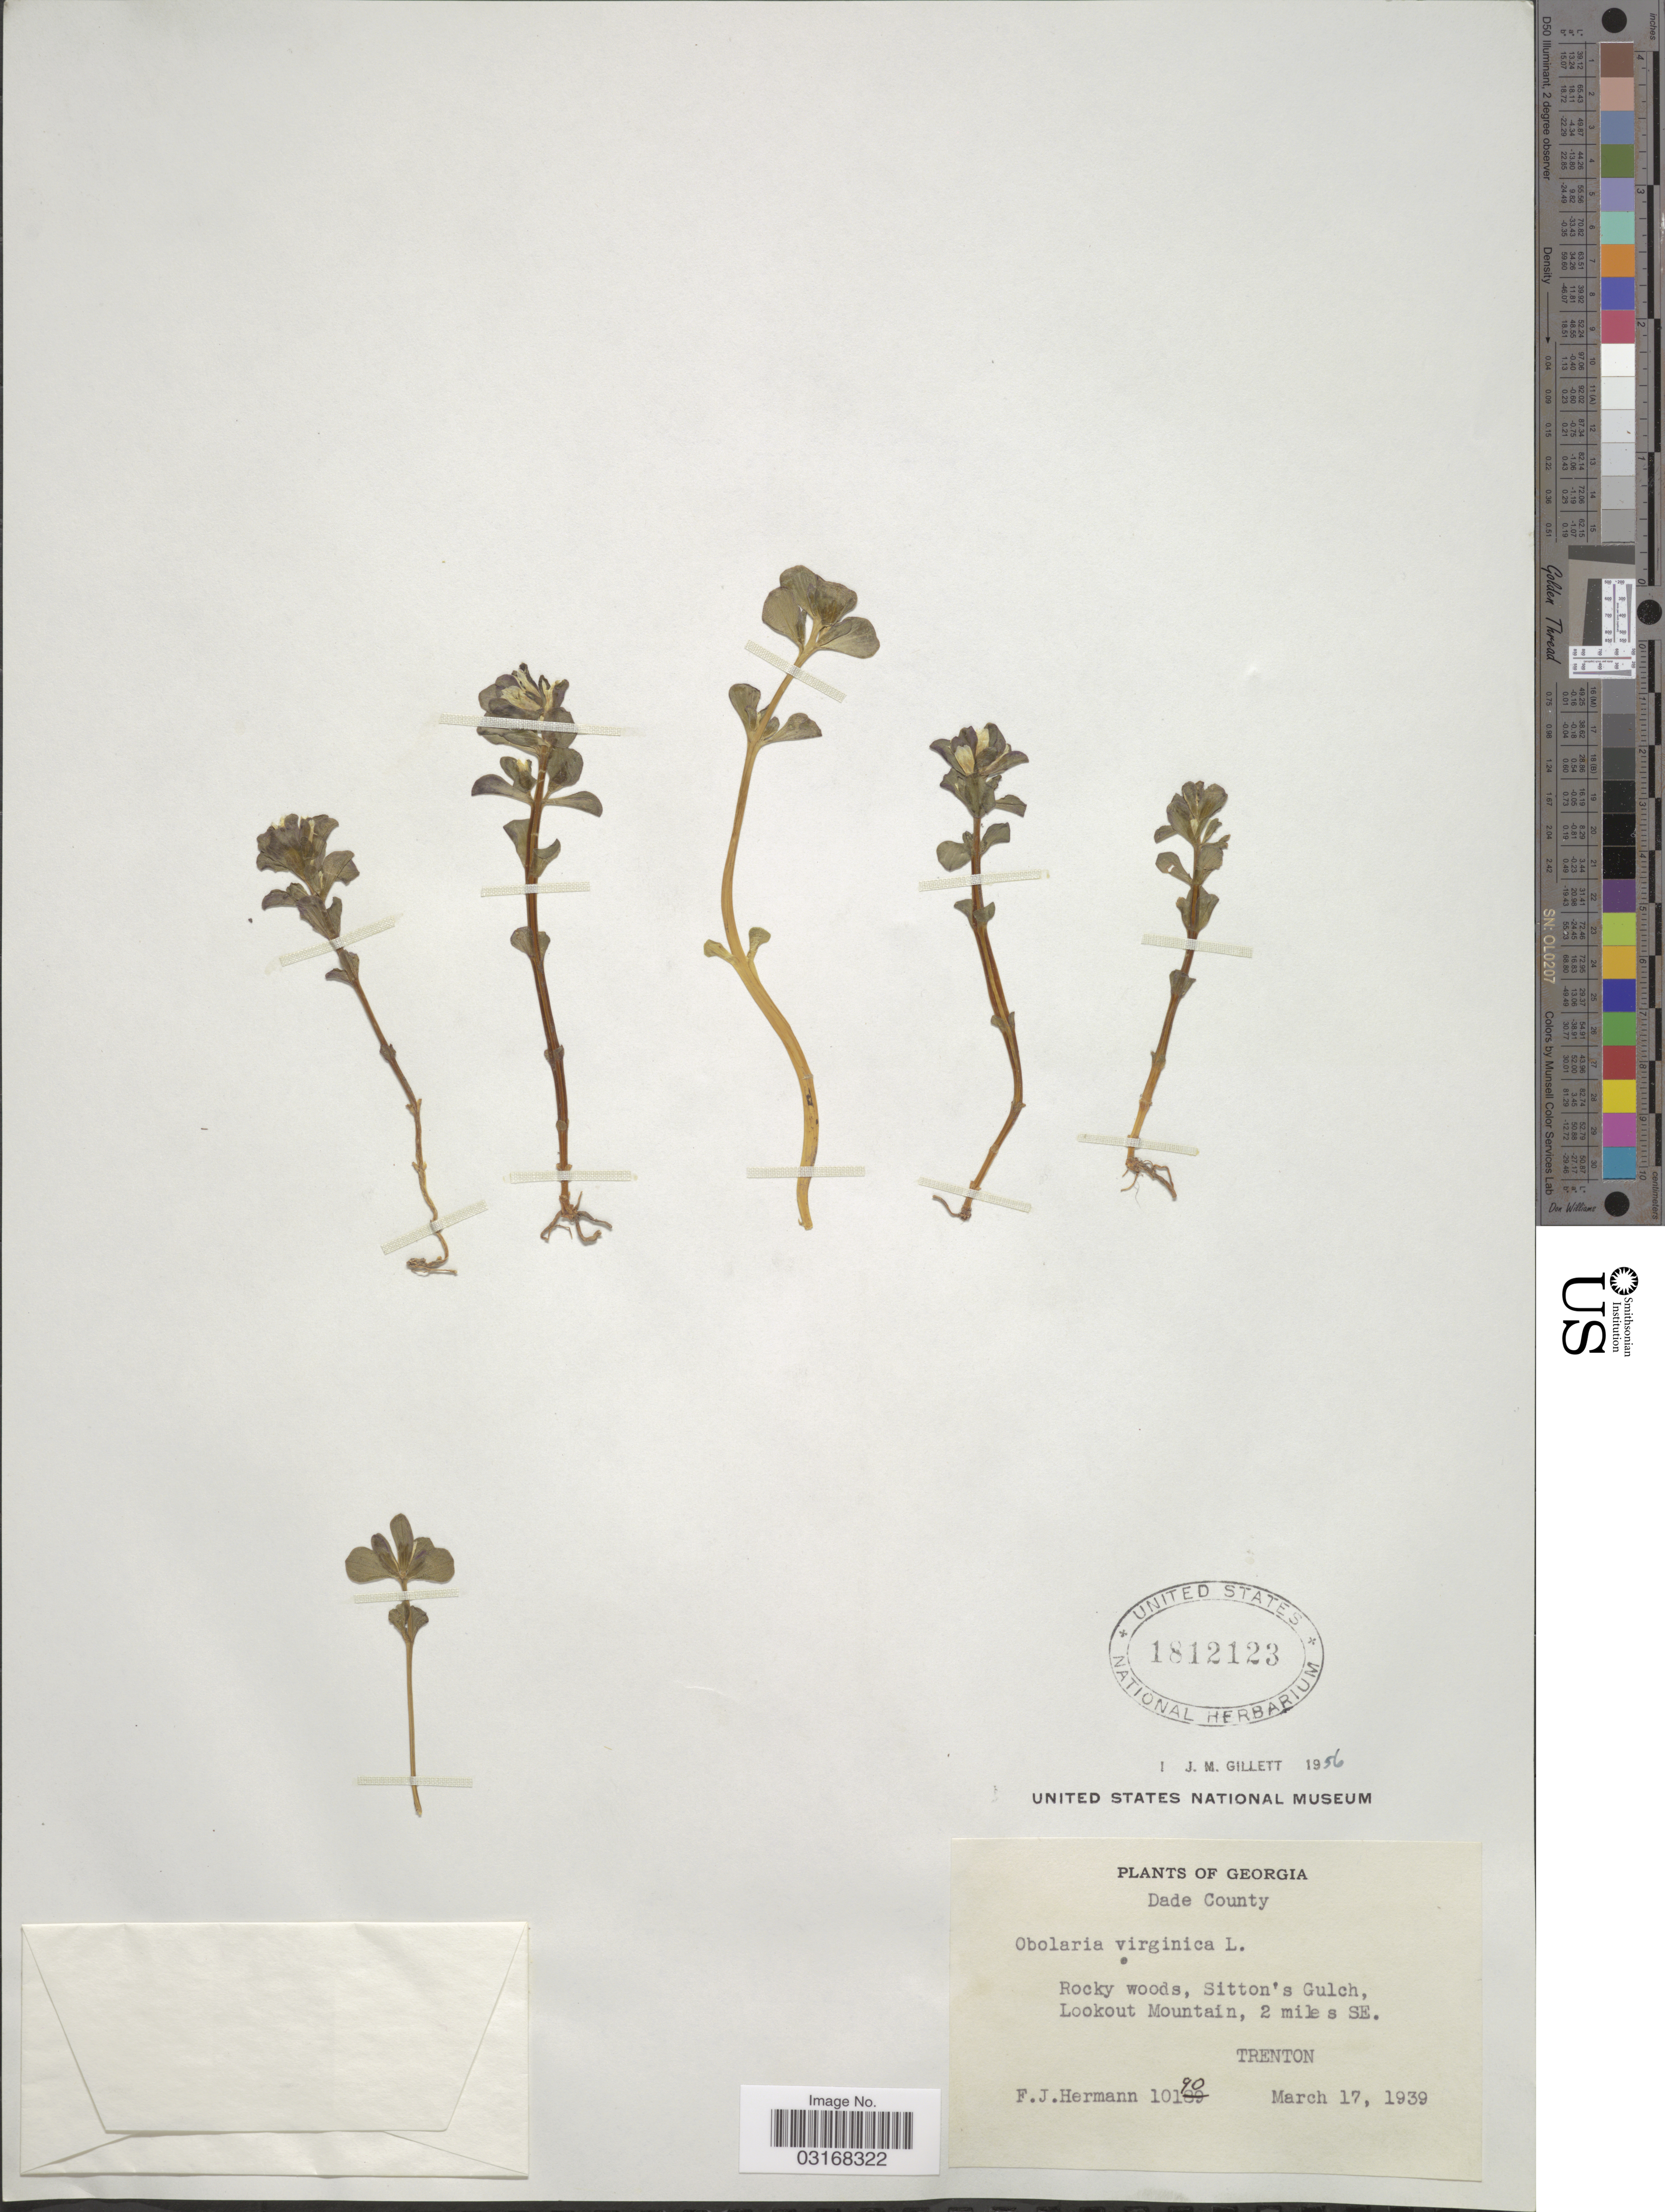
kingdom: Plantae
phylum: Tracheophyta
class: Magnoliopsida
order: Gentianales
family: Gentianaceae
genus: Obolaria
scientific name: Obolaria virginica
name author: L.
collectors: F. J. Hermann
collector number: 10190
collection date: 1939-03-17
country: United States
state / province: Georgia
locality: Dade County. Rocky woods, Sitton's Gulch, Lookout Mountain, 2 mile s SE. Trenton.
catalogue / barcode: US 1812123